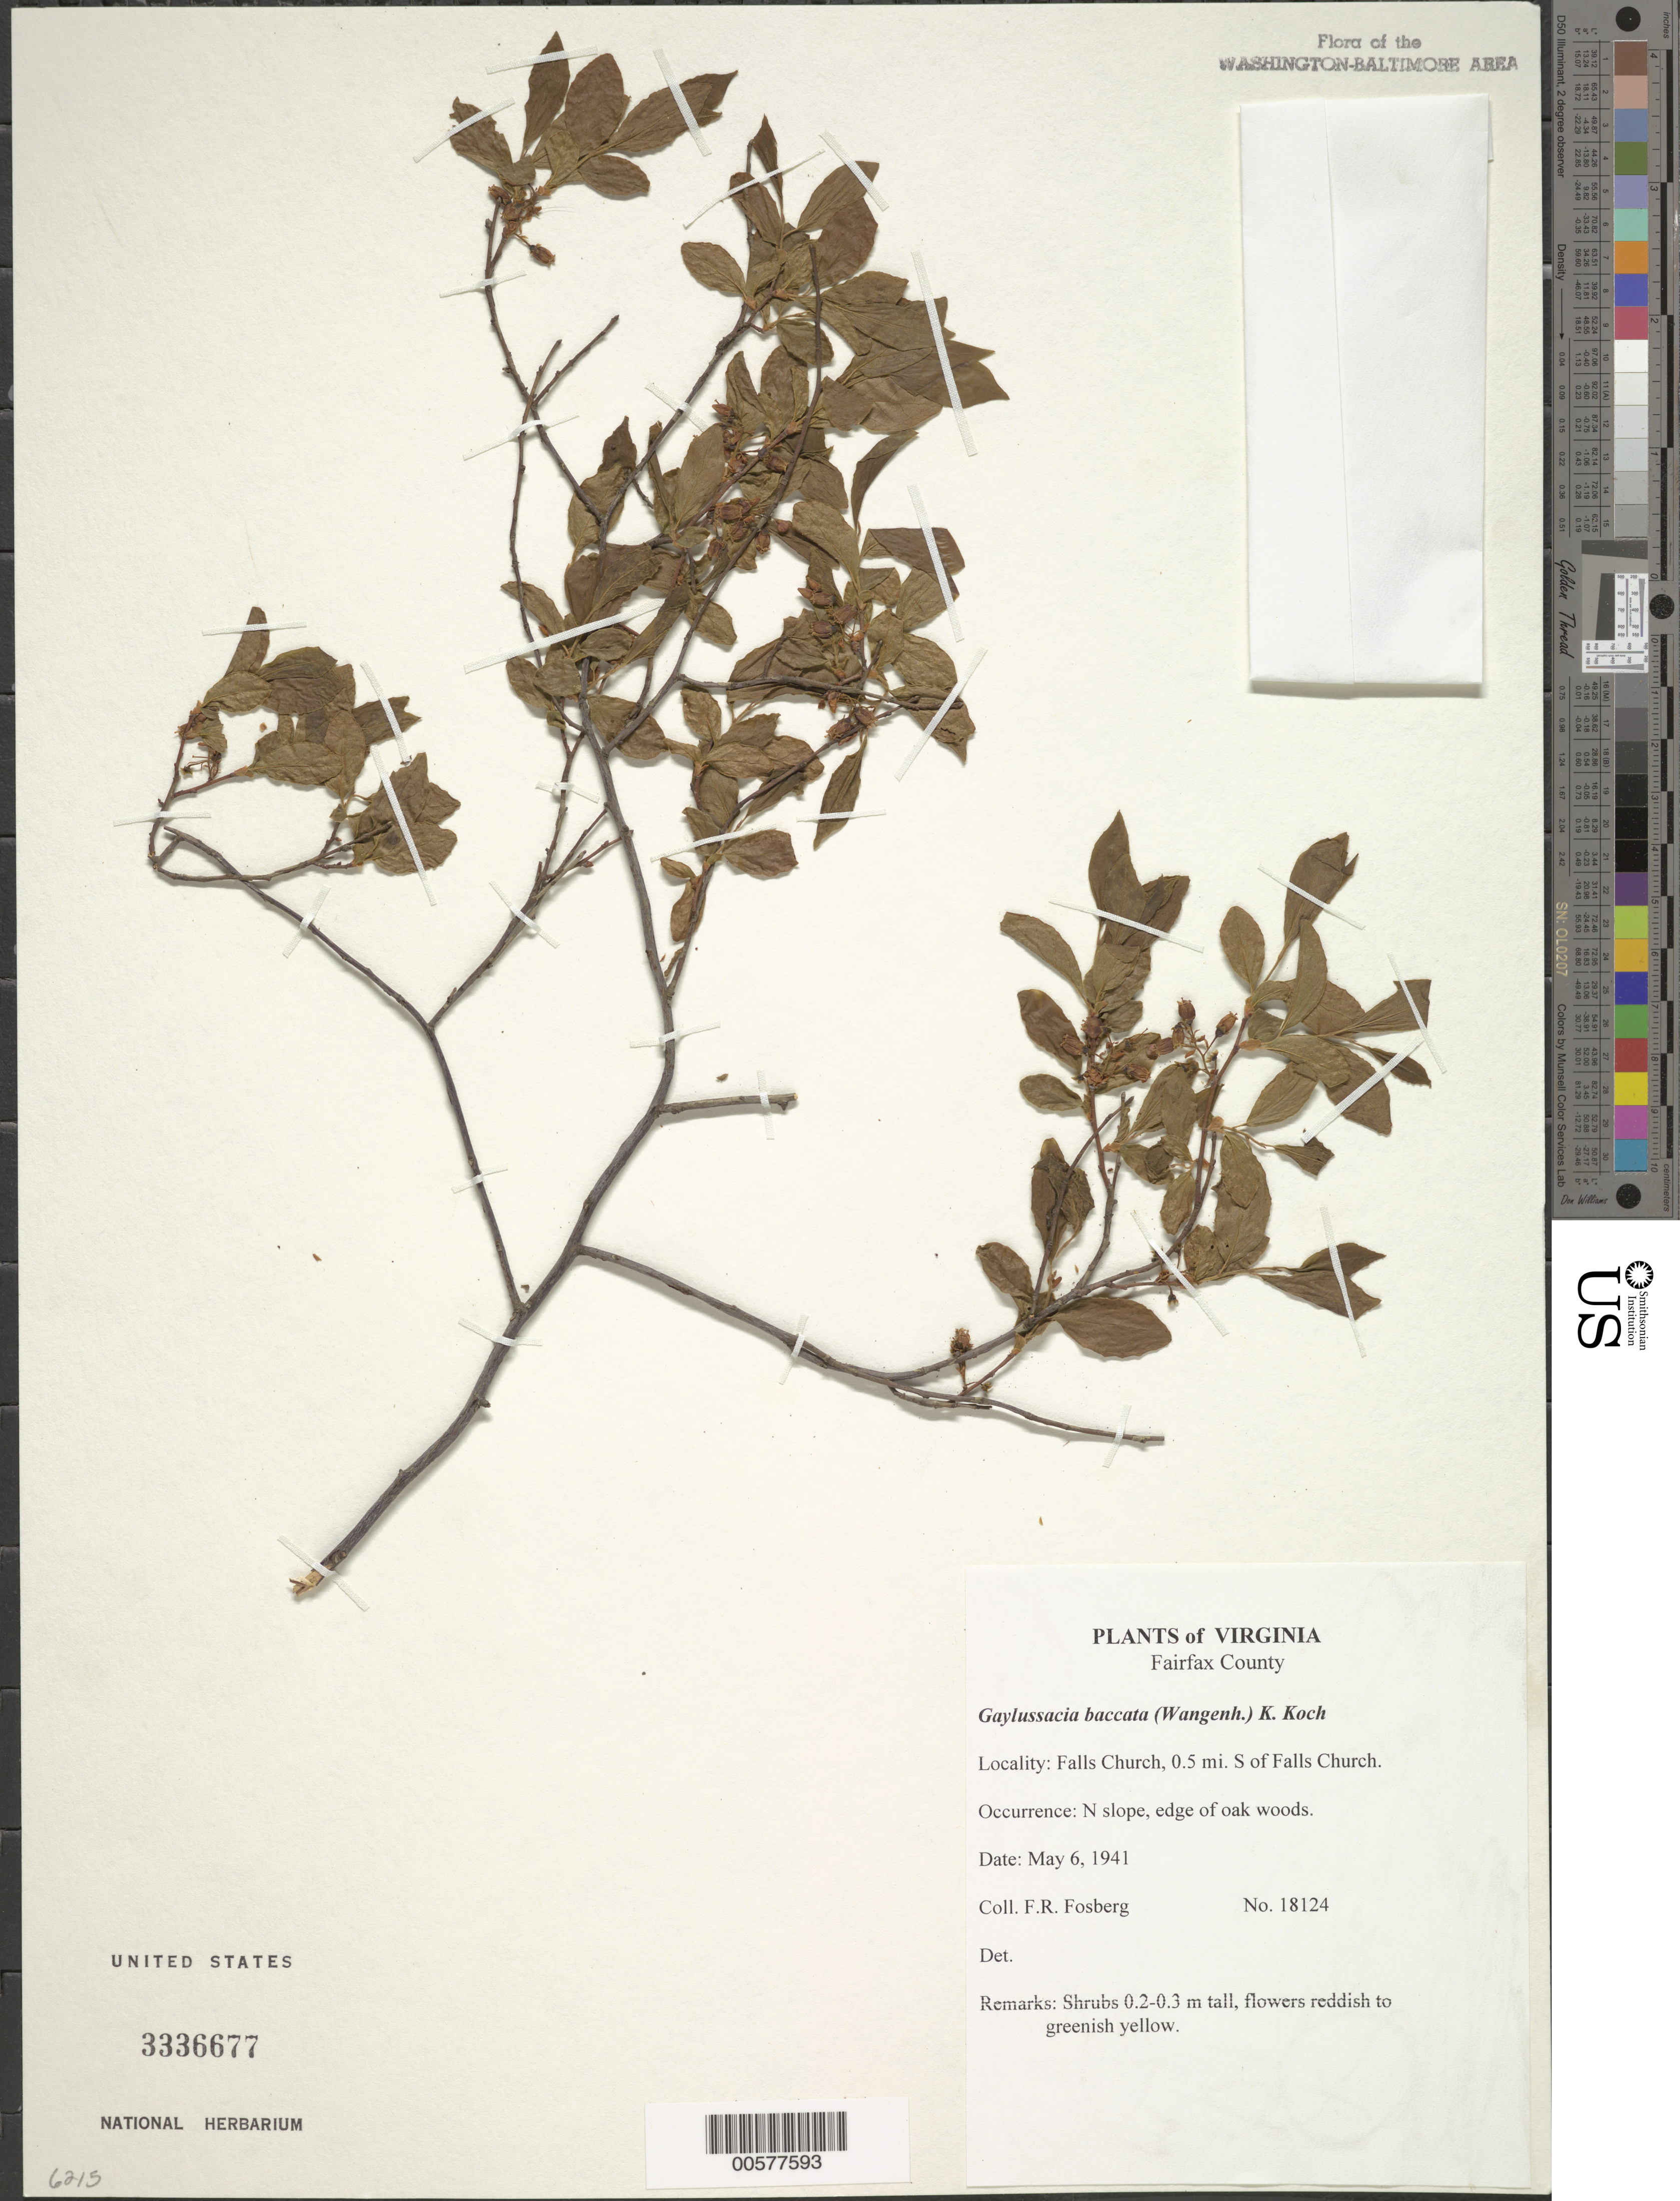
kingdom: Plantae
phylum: Tracheophyta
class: Magnoliopsida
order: Ericales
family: Ericaceae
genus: Gaylussacia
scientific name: Gaylussacia baccata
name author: (Wangenh.) K. Koch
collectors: F. R. Fosberg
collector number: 18124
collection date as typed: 06 May 1941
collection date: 1941-05-06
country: United States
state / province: Virginia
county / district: Fairfax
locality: Falls Church, 0.5 mi. S of Falls Church.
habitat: N slope, edge of oak woods.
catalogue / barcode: US 3336677